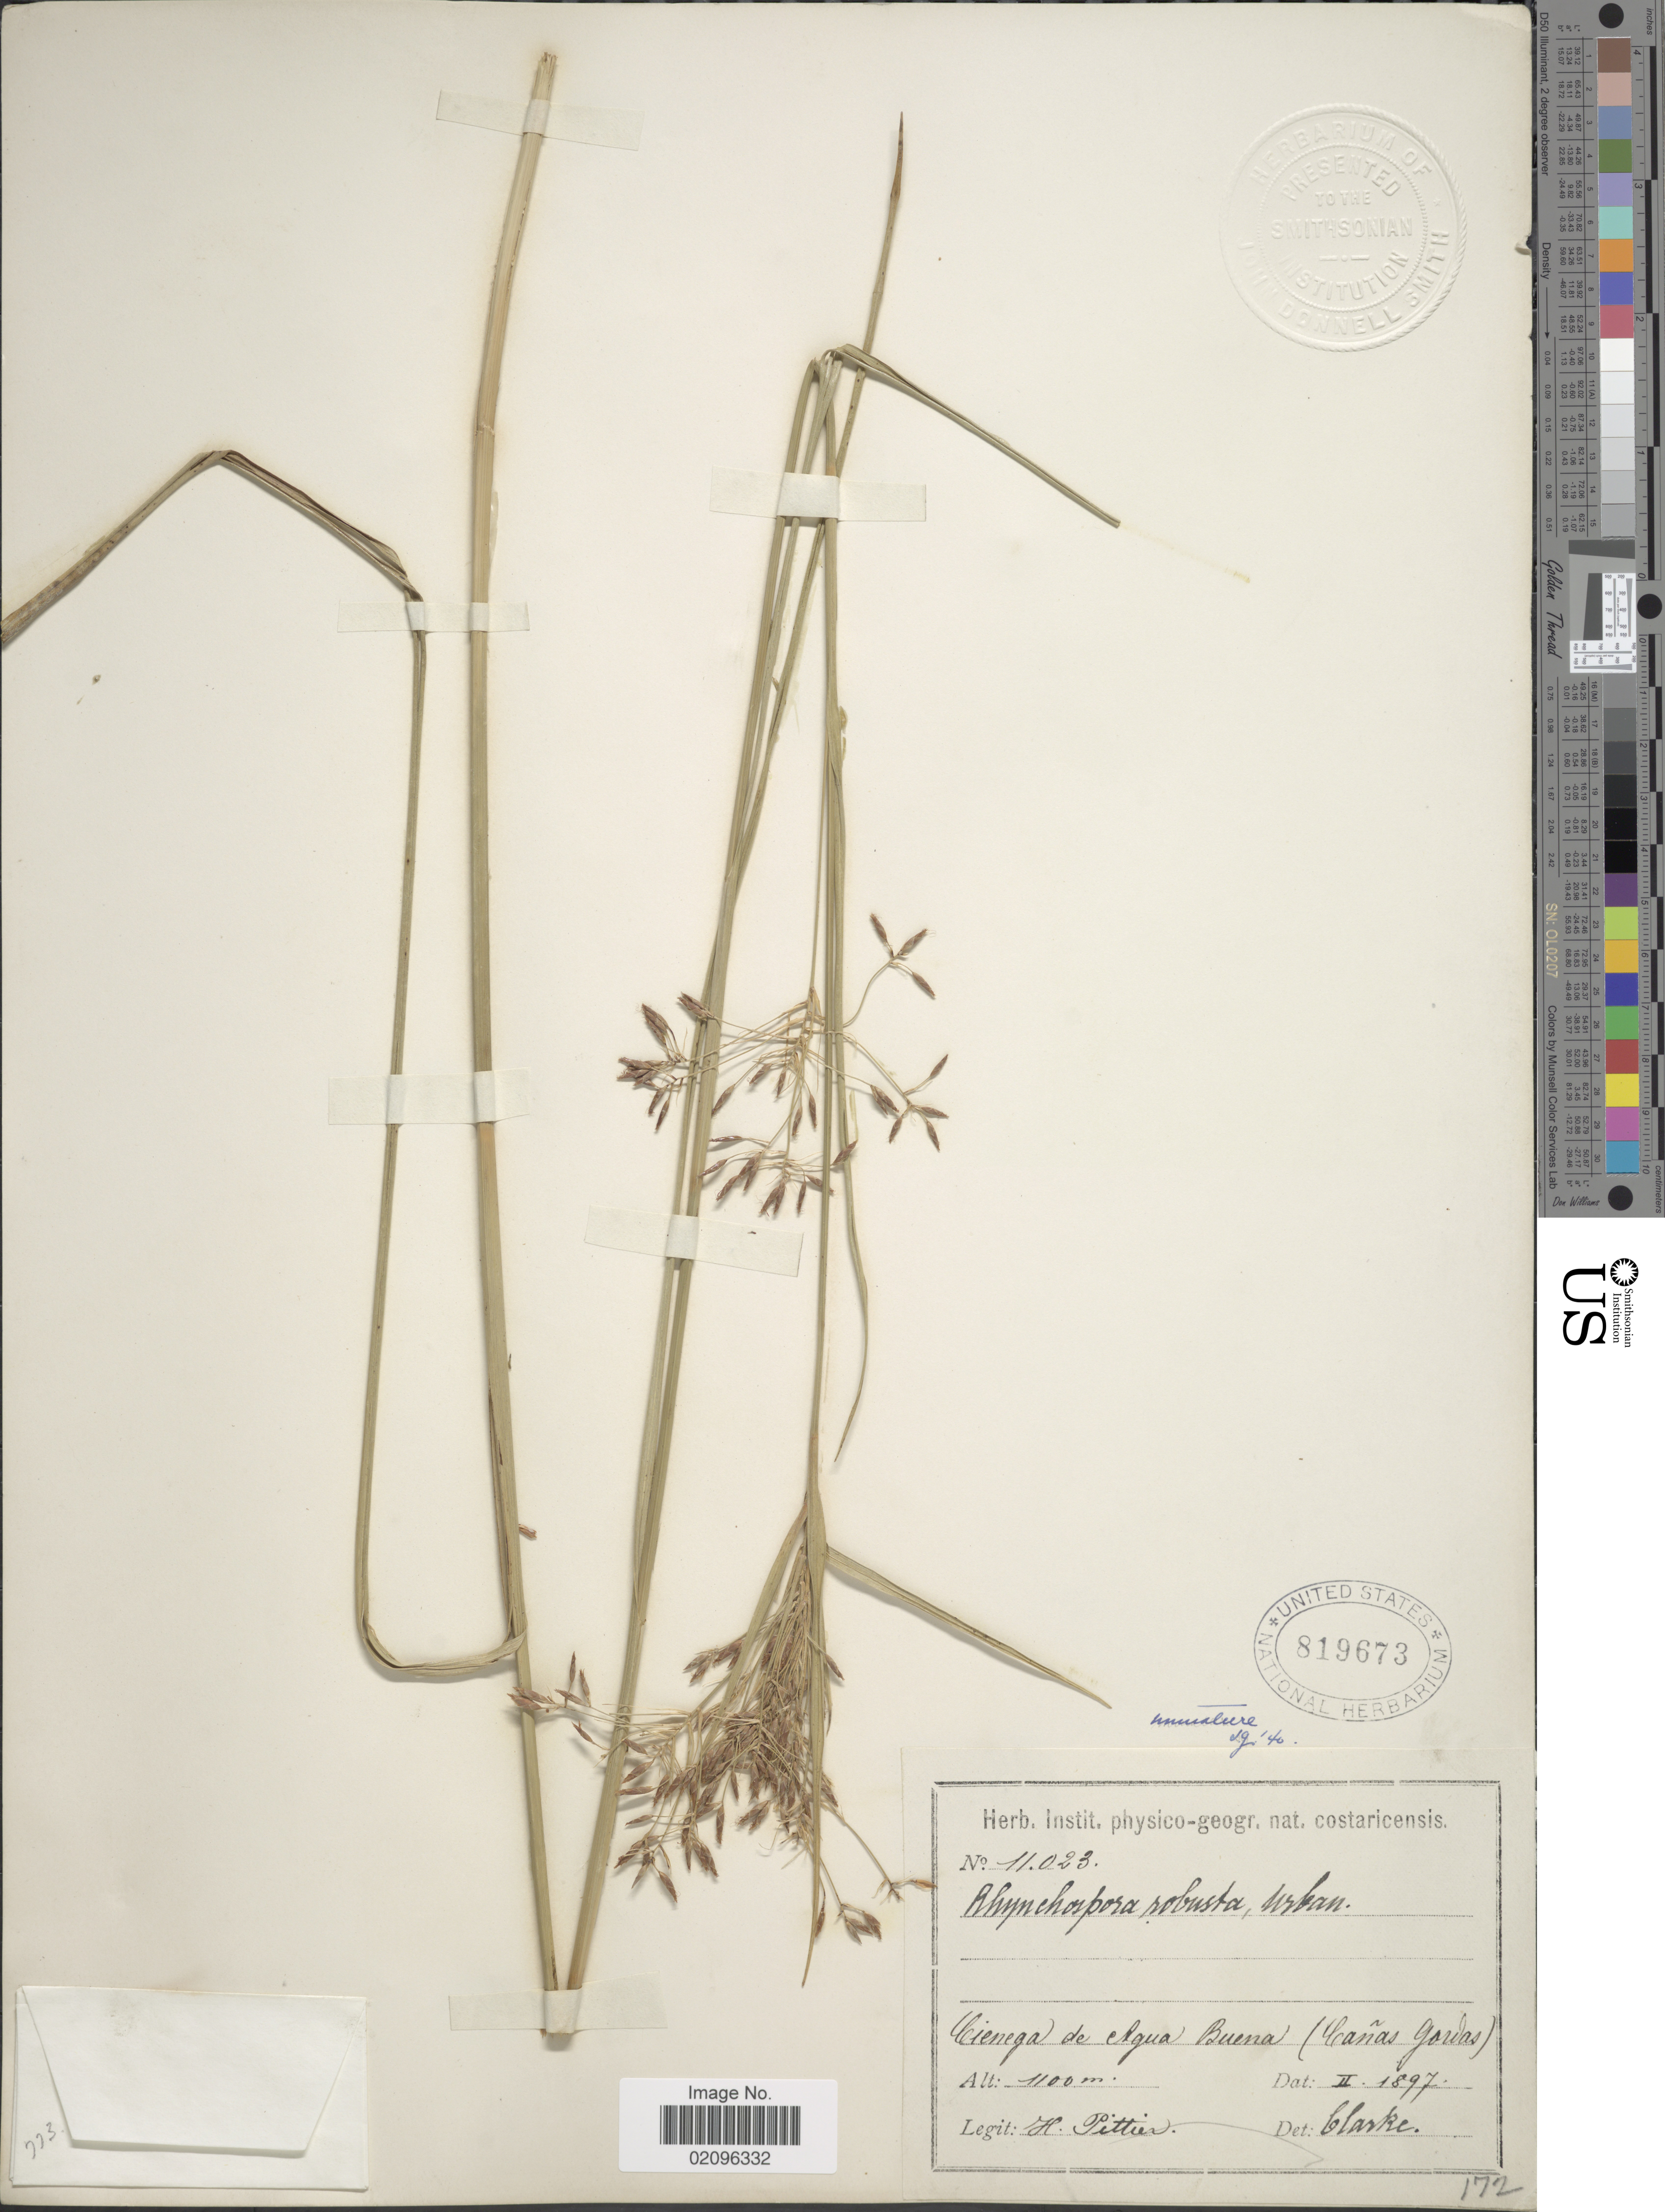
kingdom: Plantae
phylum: Tracheophyta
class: Liliopsida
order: Poales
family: Cyperaceae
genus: Rhynchospora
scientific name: Rhynchospora robusta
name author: (Kunth) Boeckeler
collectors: H. F. Pittier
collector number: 11023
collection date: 1897-02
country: Costa Rica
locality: Cienega de Agua Buena (Canas Gordas).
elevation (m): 1100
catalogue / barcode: US 819673